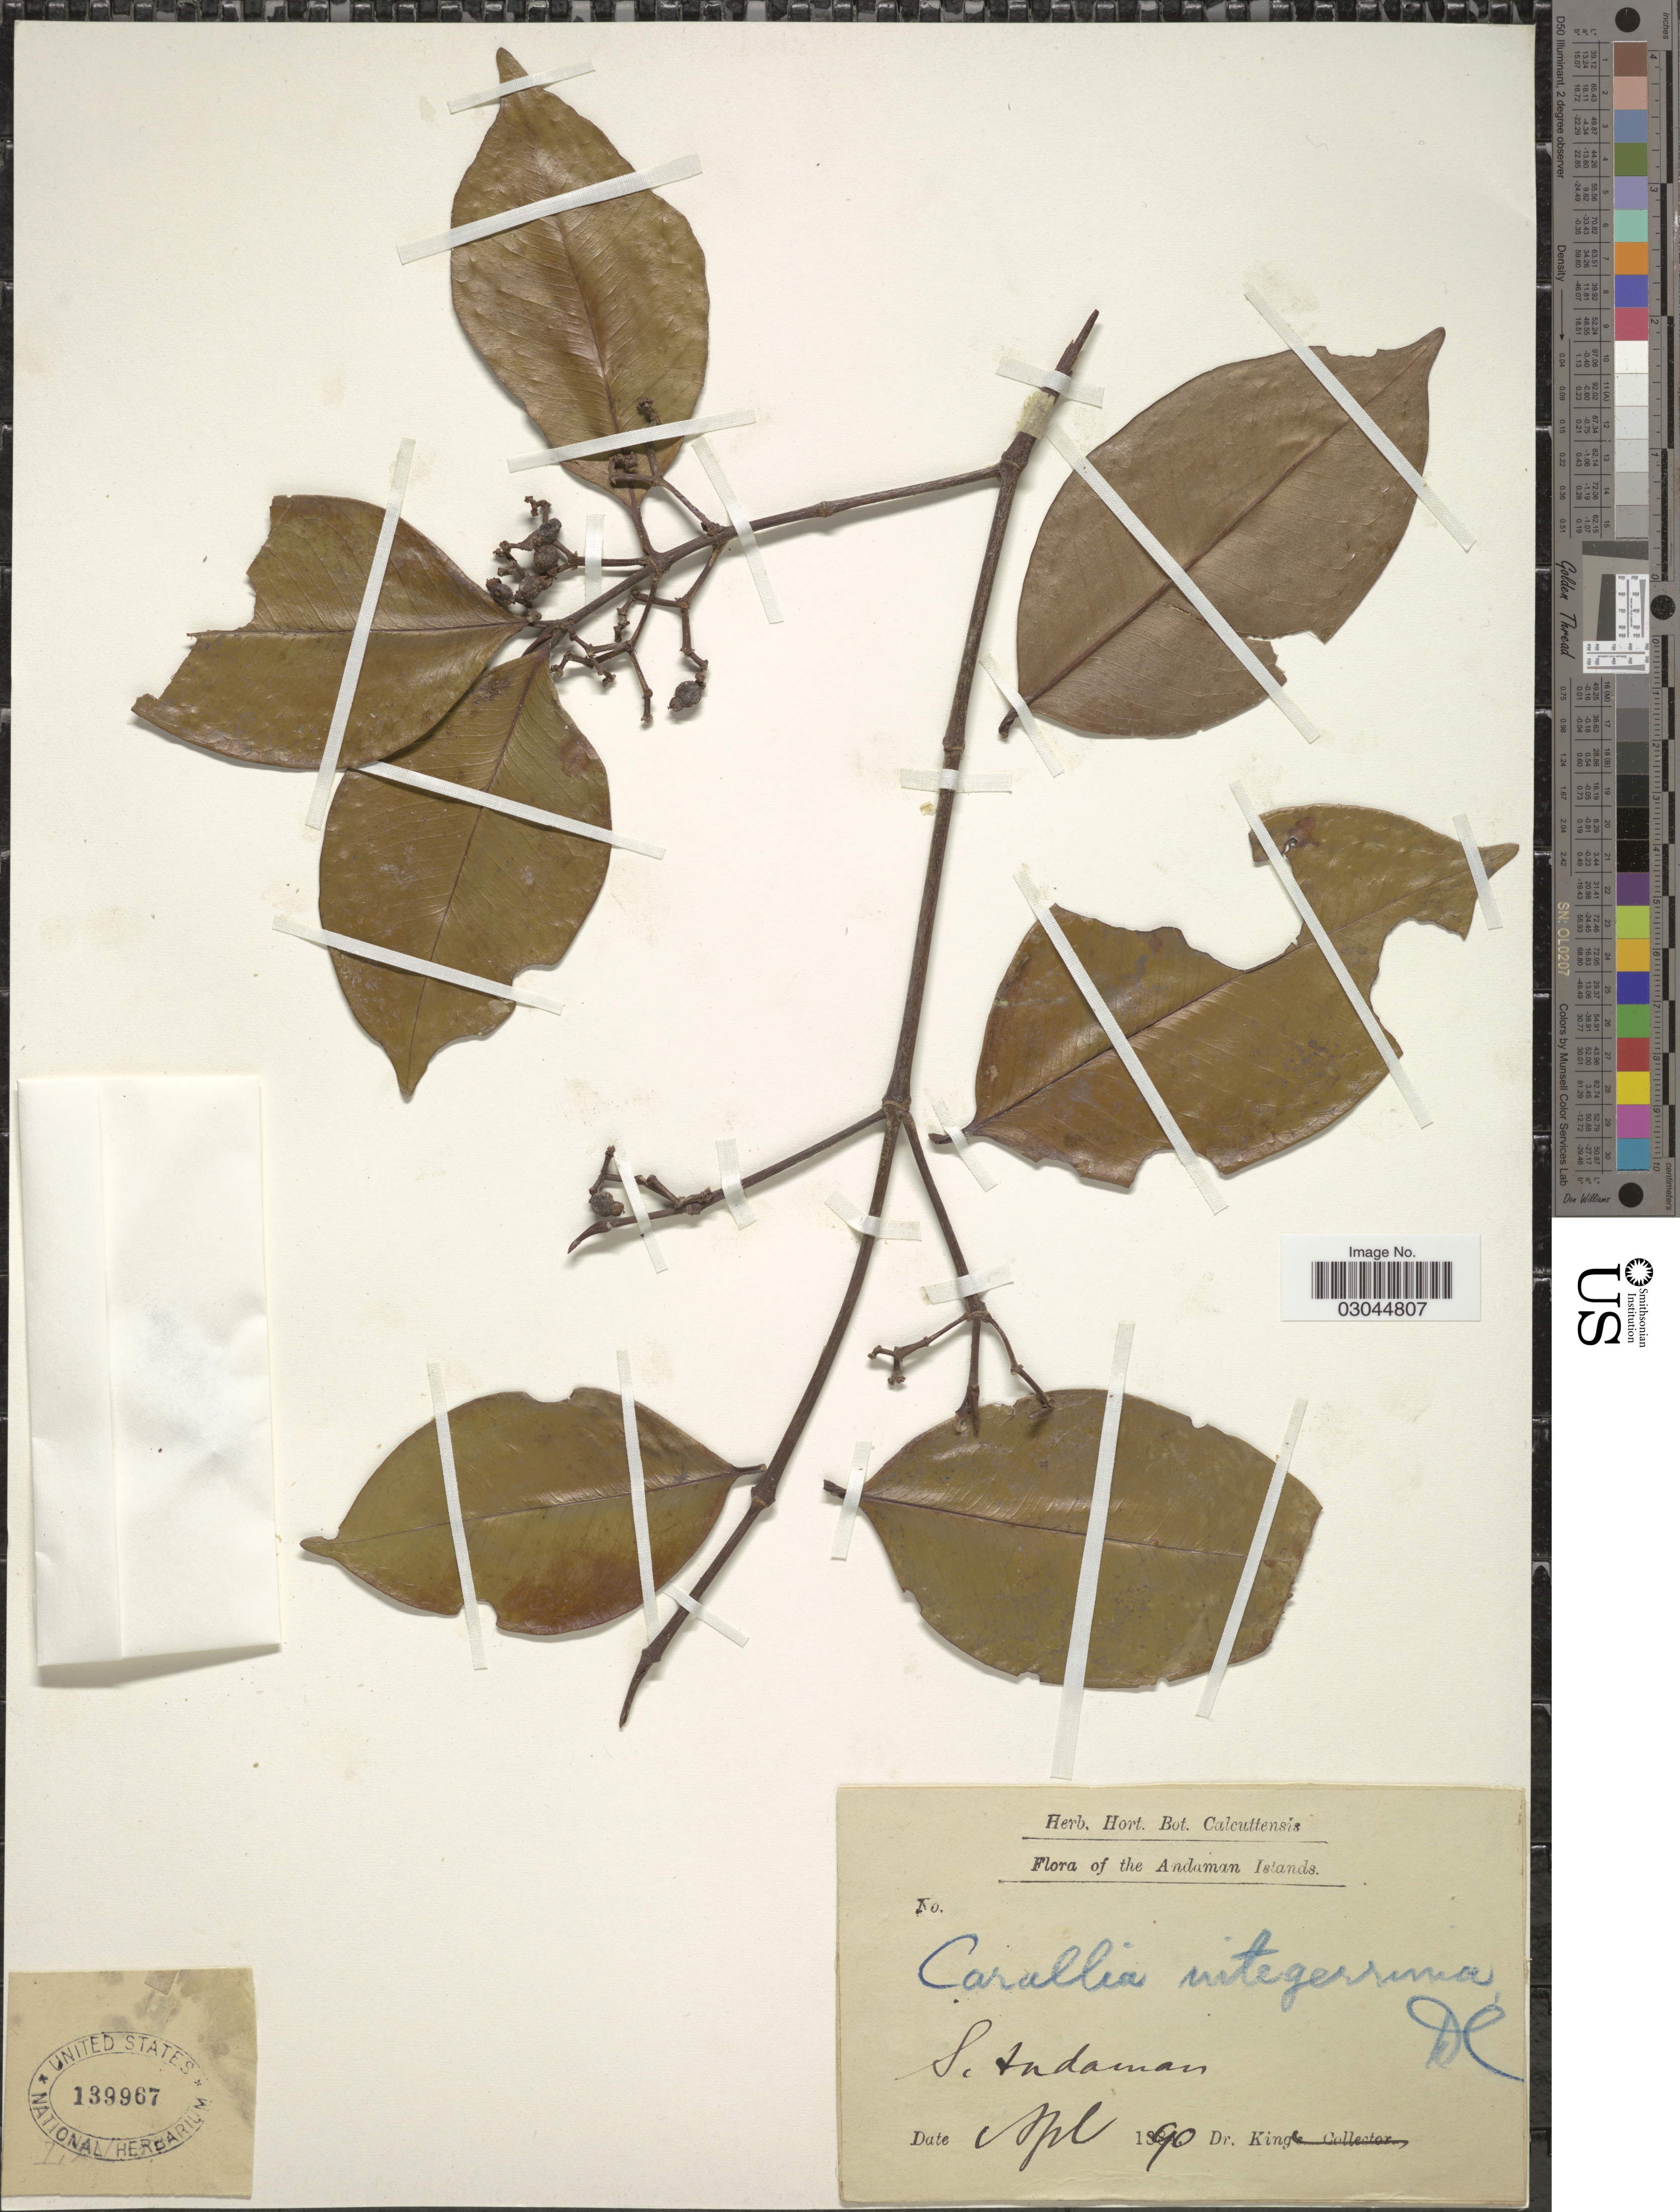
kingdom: Plantae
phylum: Tracheophyta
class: Magnoliopsida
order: Malpighiales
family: Rhizophoraceae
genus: Carallia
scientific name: Carallia integerrima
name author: DC.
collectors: G. King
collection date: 1890-04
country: India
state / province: Andaman and Nicobar Islands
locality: Andaman Islands. S. Andaman.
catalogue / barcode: US 139967